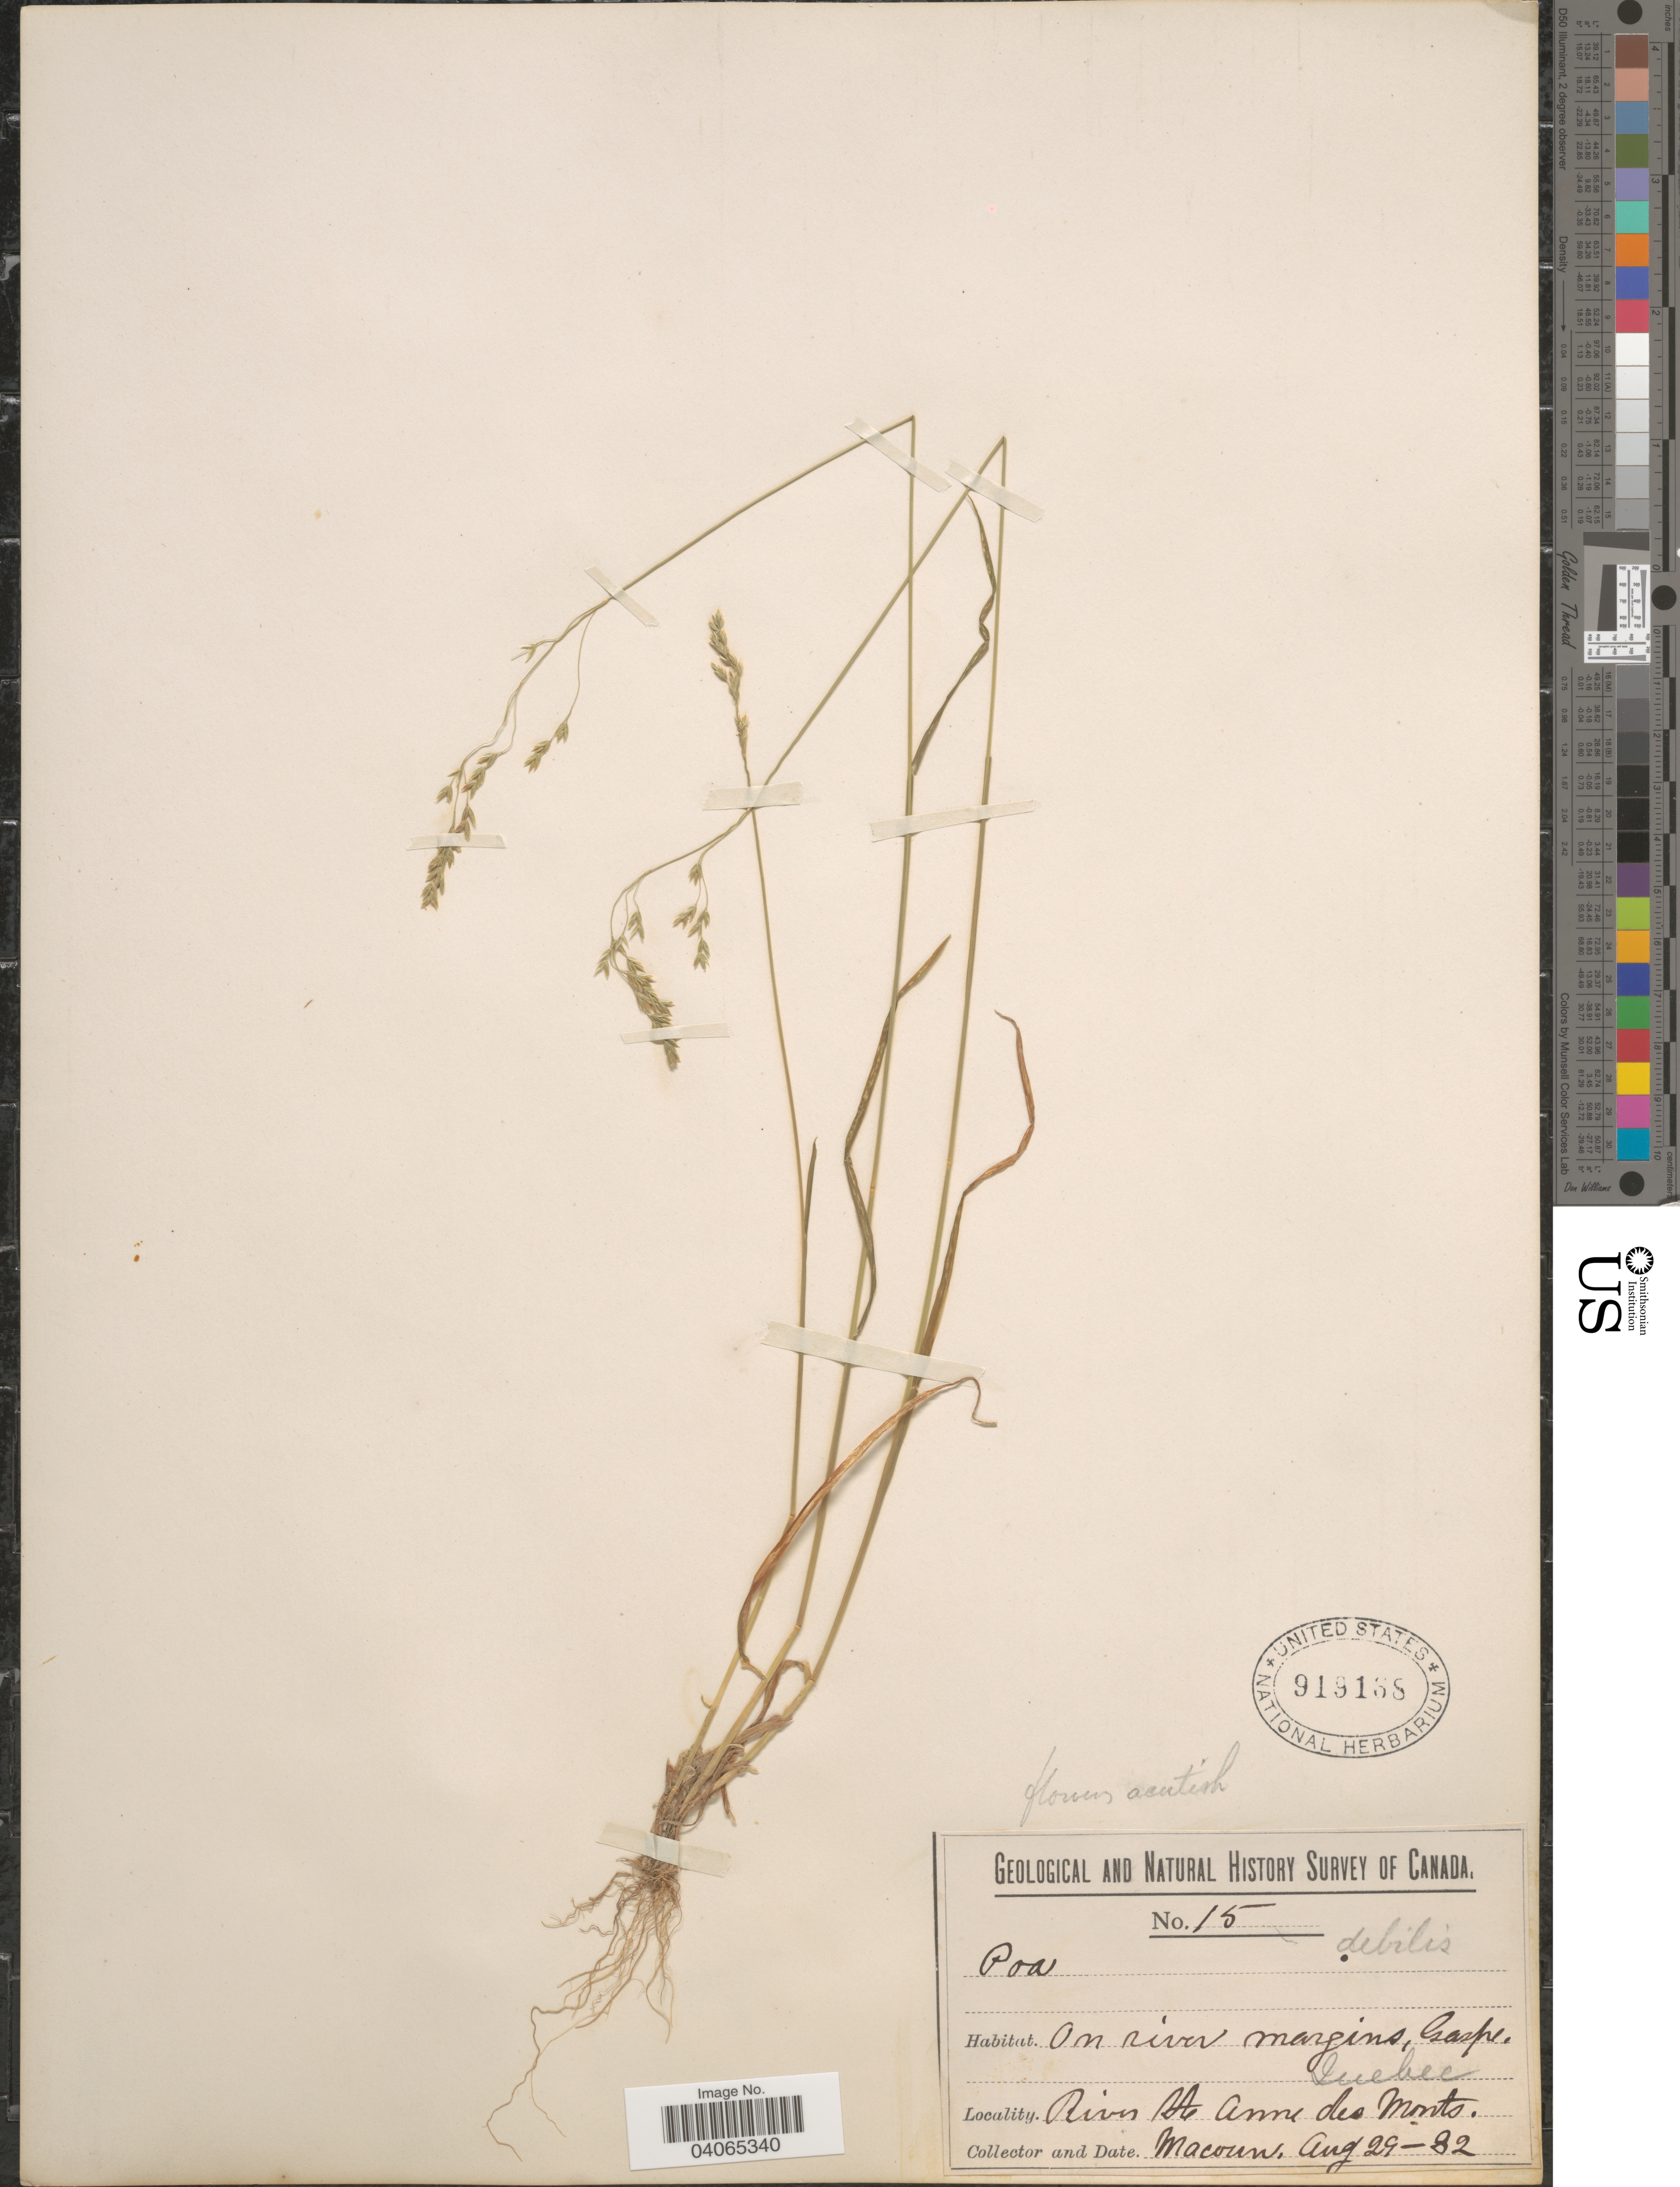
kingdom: Plantae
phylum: Tracheophyta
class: Liliopsida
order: Poales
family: Poaceae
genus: Poa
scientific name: Poa saltuensis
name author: Fernald & Wiegand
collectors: -- Macoun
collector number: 15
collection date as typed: Transcribed d/m/y: 29/8/82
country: Canada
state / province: Quebec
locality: Geological and Natural History Survey of Canada. On river margins, Gaspe. River St Anne des Monts.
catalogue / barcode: US 919168